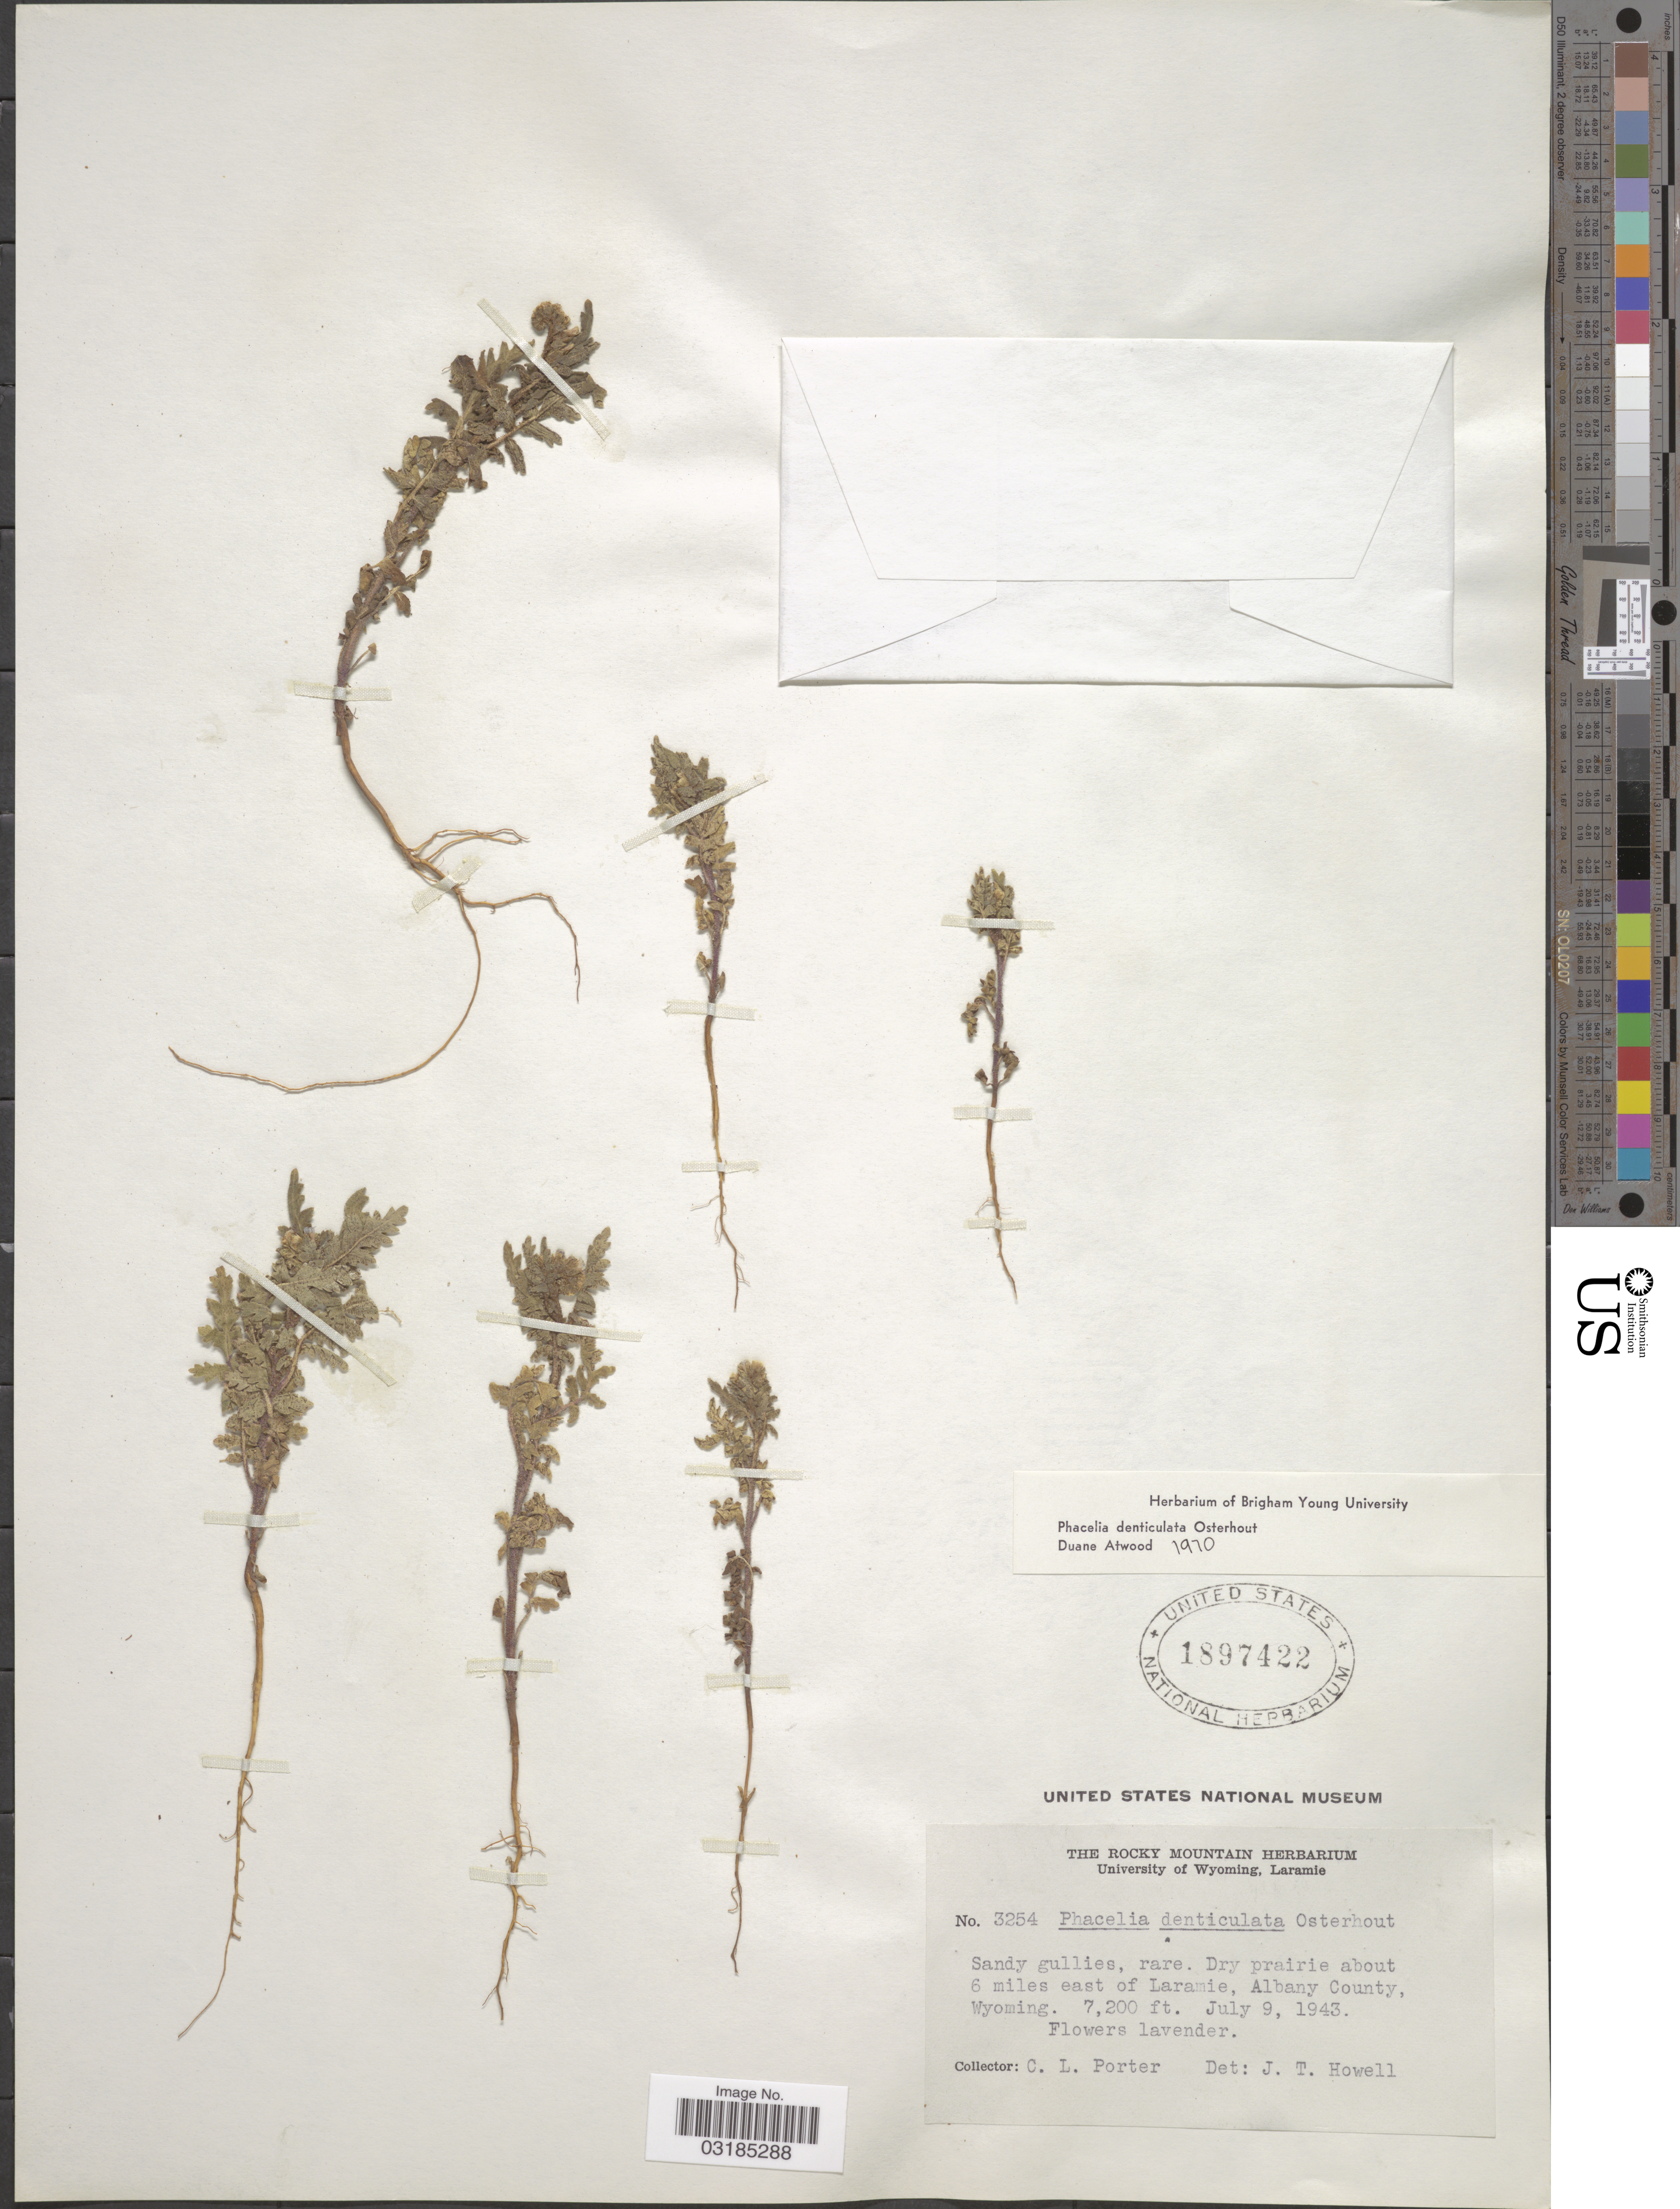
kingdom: Plantae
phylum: Tracheophyta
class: Magnoliopsida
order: Boraginales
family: Hydrophyllaceae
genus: Phacelia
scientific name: Phacelia denticulata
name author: Osterh.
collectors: C. L. Porter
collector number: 3254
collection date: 1943-07-09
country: United States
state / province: Wyoming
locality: Dry prairie about 6 miles east of Laramie. Albany County.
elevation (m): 2195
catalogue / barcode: US 1897422